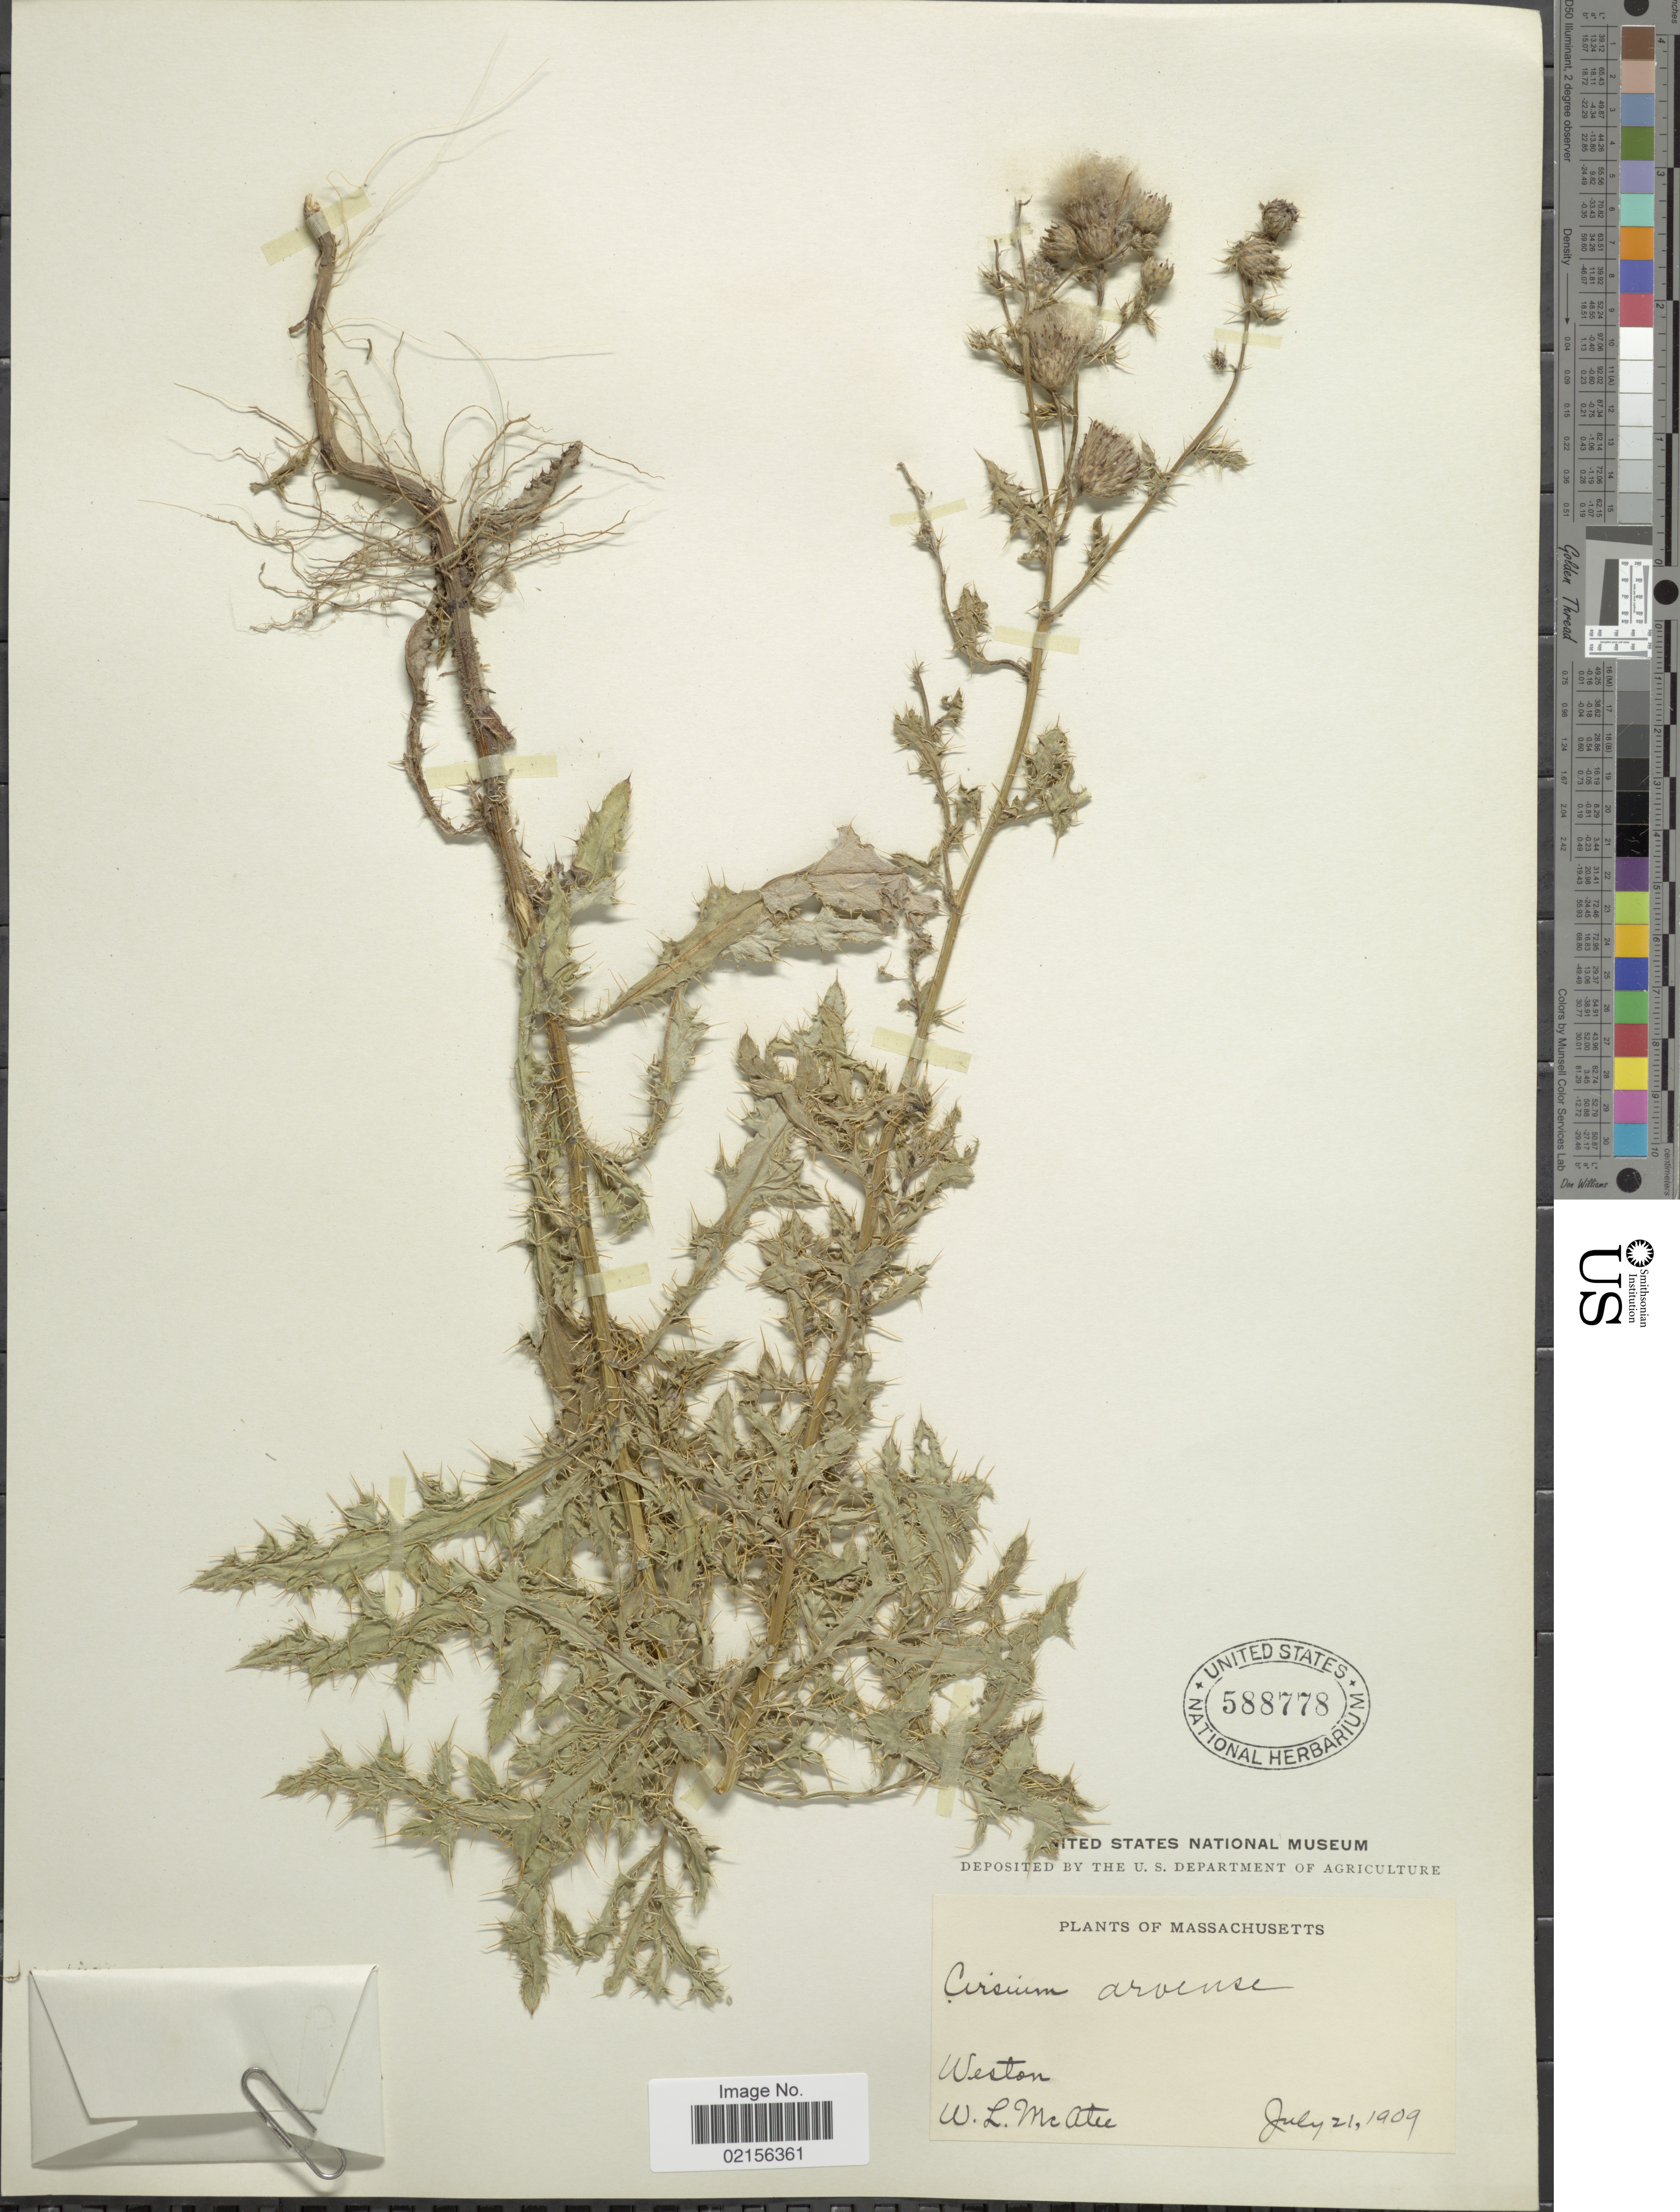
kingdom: Plantae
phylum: Tracheophyta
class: Magnoliopsida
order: Asterales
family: Asteraceae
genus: Cirsium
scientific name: Cirsium arvense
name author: (L.) Scop.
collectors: W. McAtee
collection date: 1909-07-21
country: United States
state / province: Massachusetts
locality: Weston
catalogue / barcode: US 588778